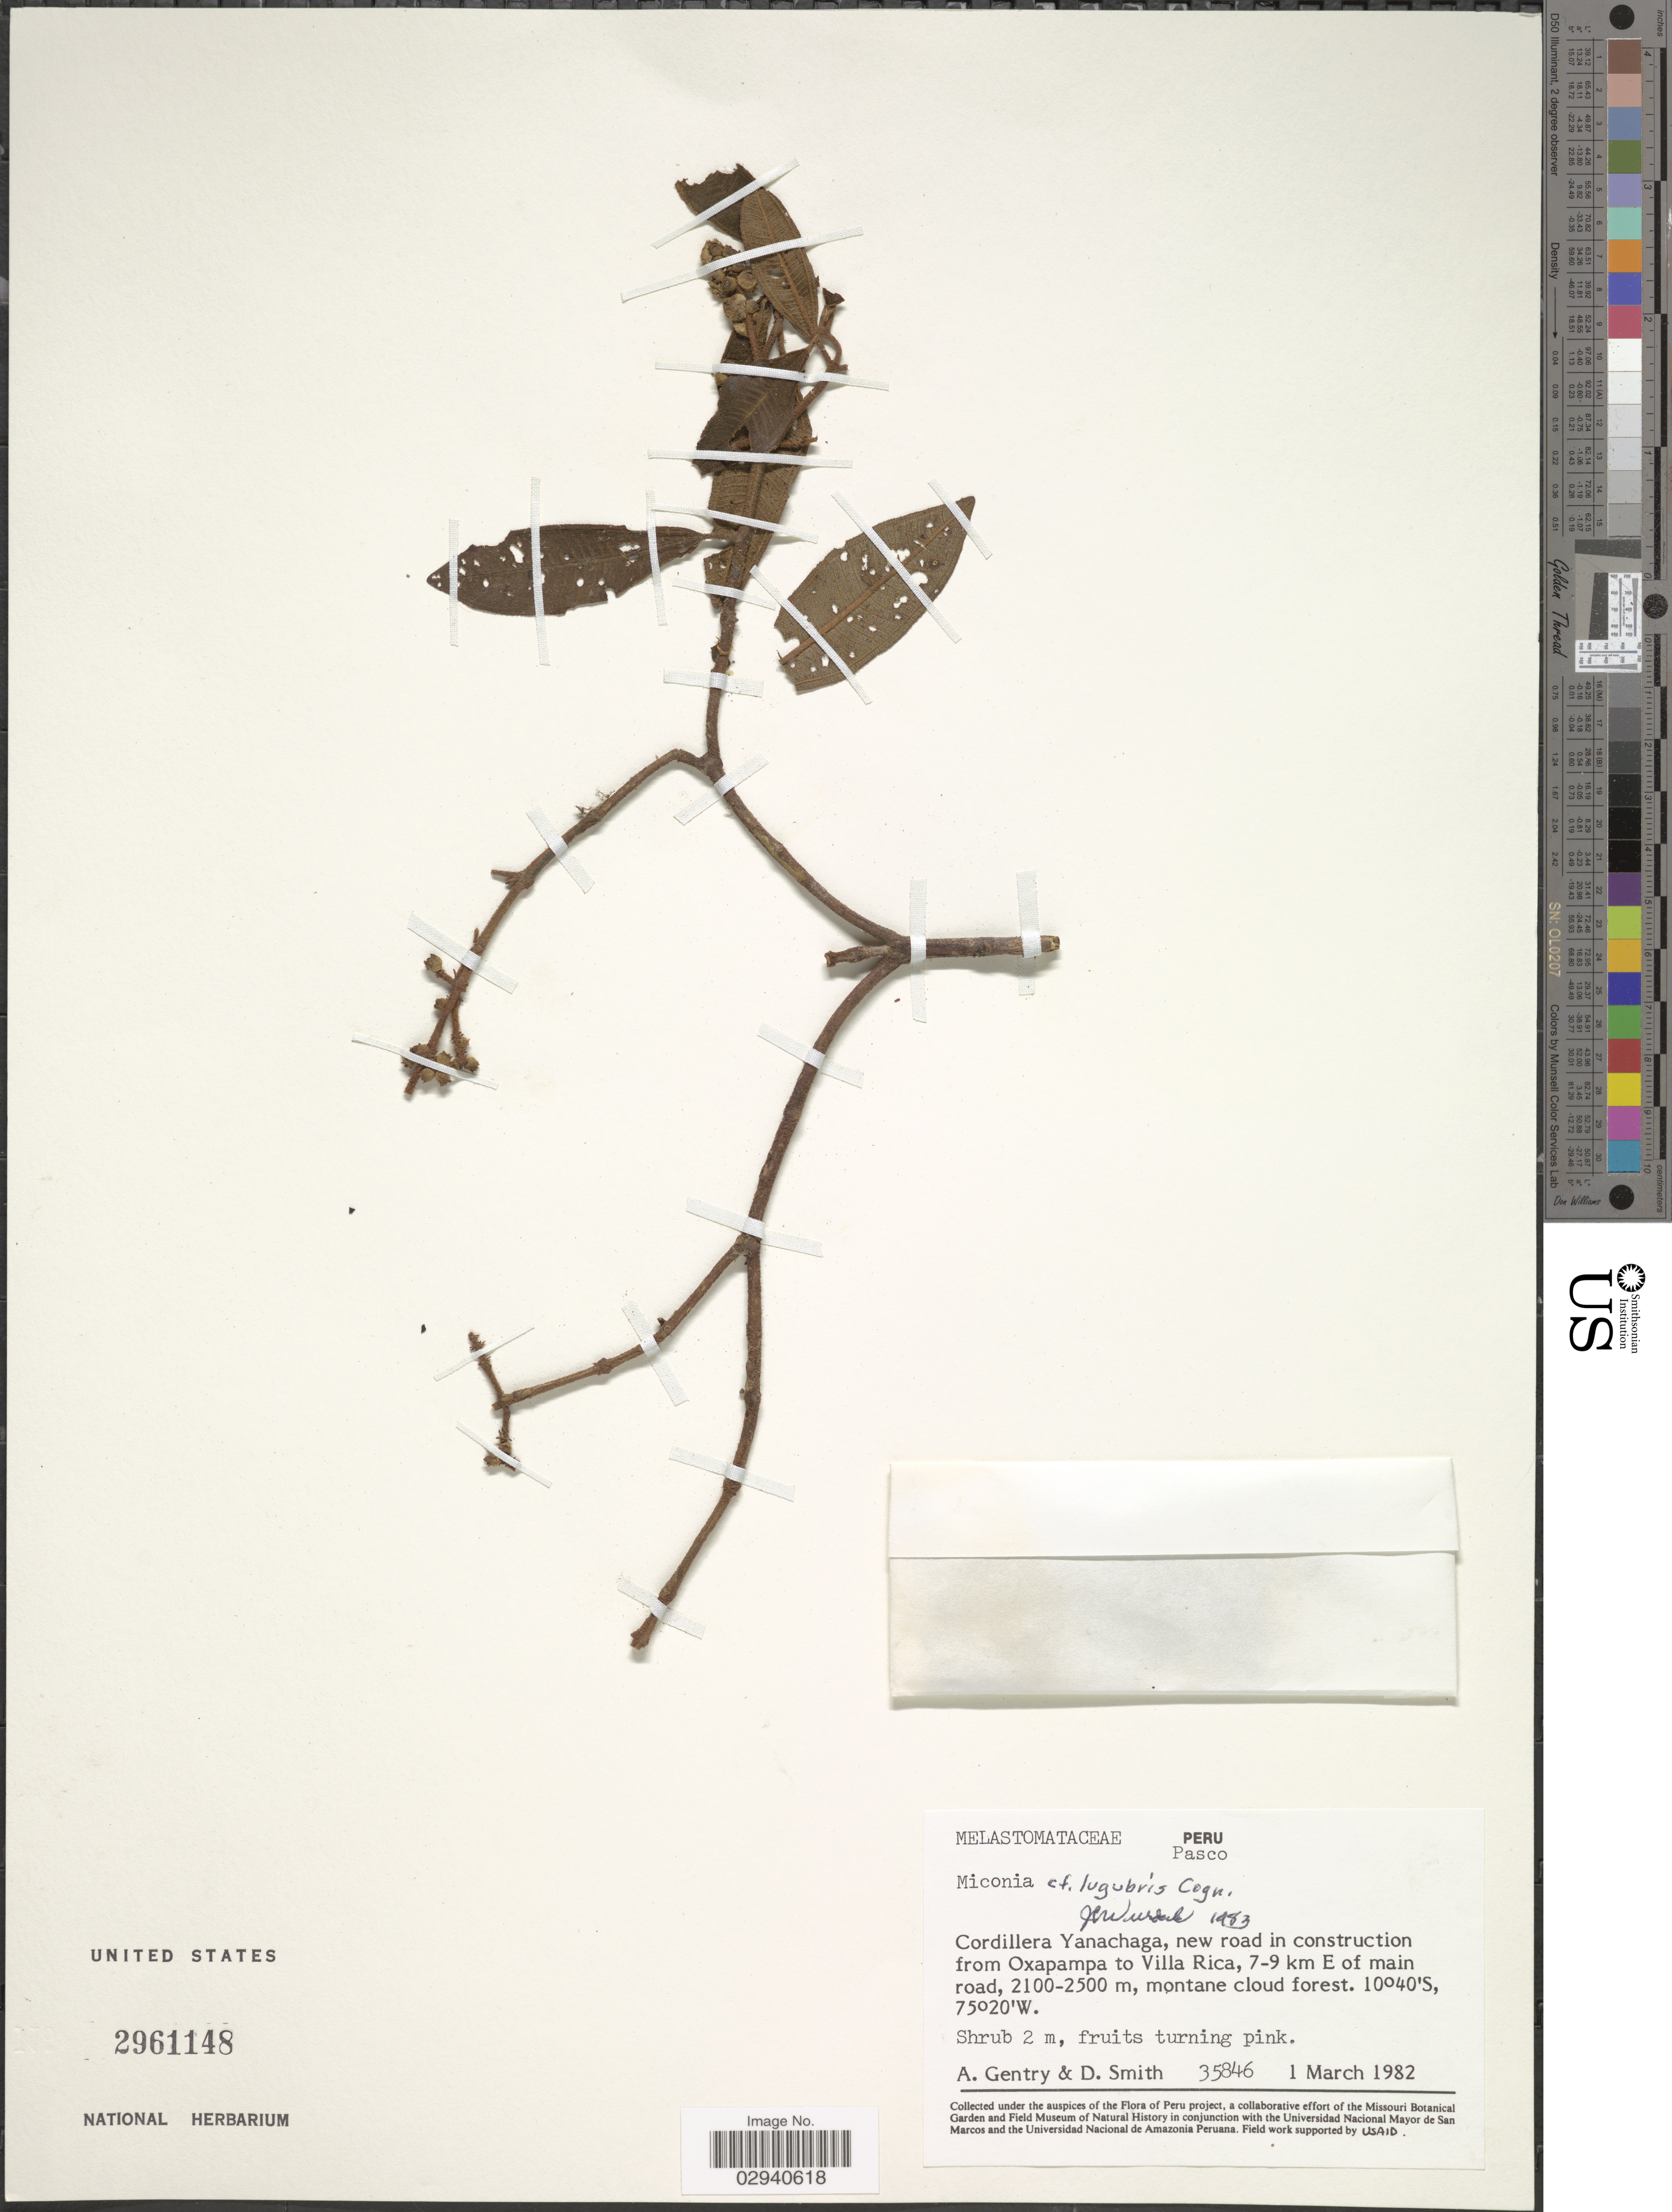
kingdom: Plantae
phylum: Tracheophyta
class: Magnoliopsida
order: Myrtales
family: Melastomataceae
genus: Miconia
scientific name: Miconia lugubris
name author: Cogn.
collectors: A. H. Gentry & D. Smith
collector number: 35846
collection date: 1982-03-01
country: Peru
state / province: Pasco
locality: Cordillera Yanachaga, new road in construction from Oxapampa to Villa Rica, 7-9 km E of main road.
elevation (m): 2100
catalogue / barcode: US 2961148